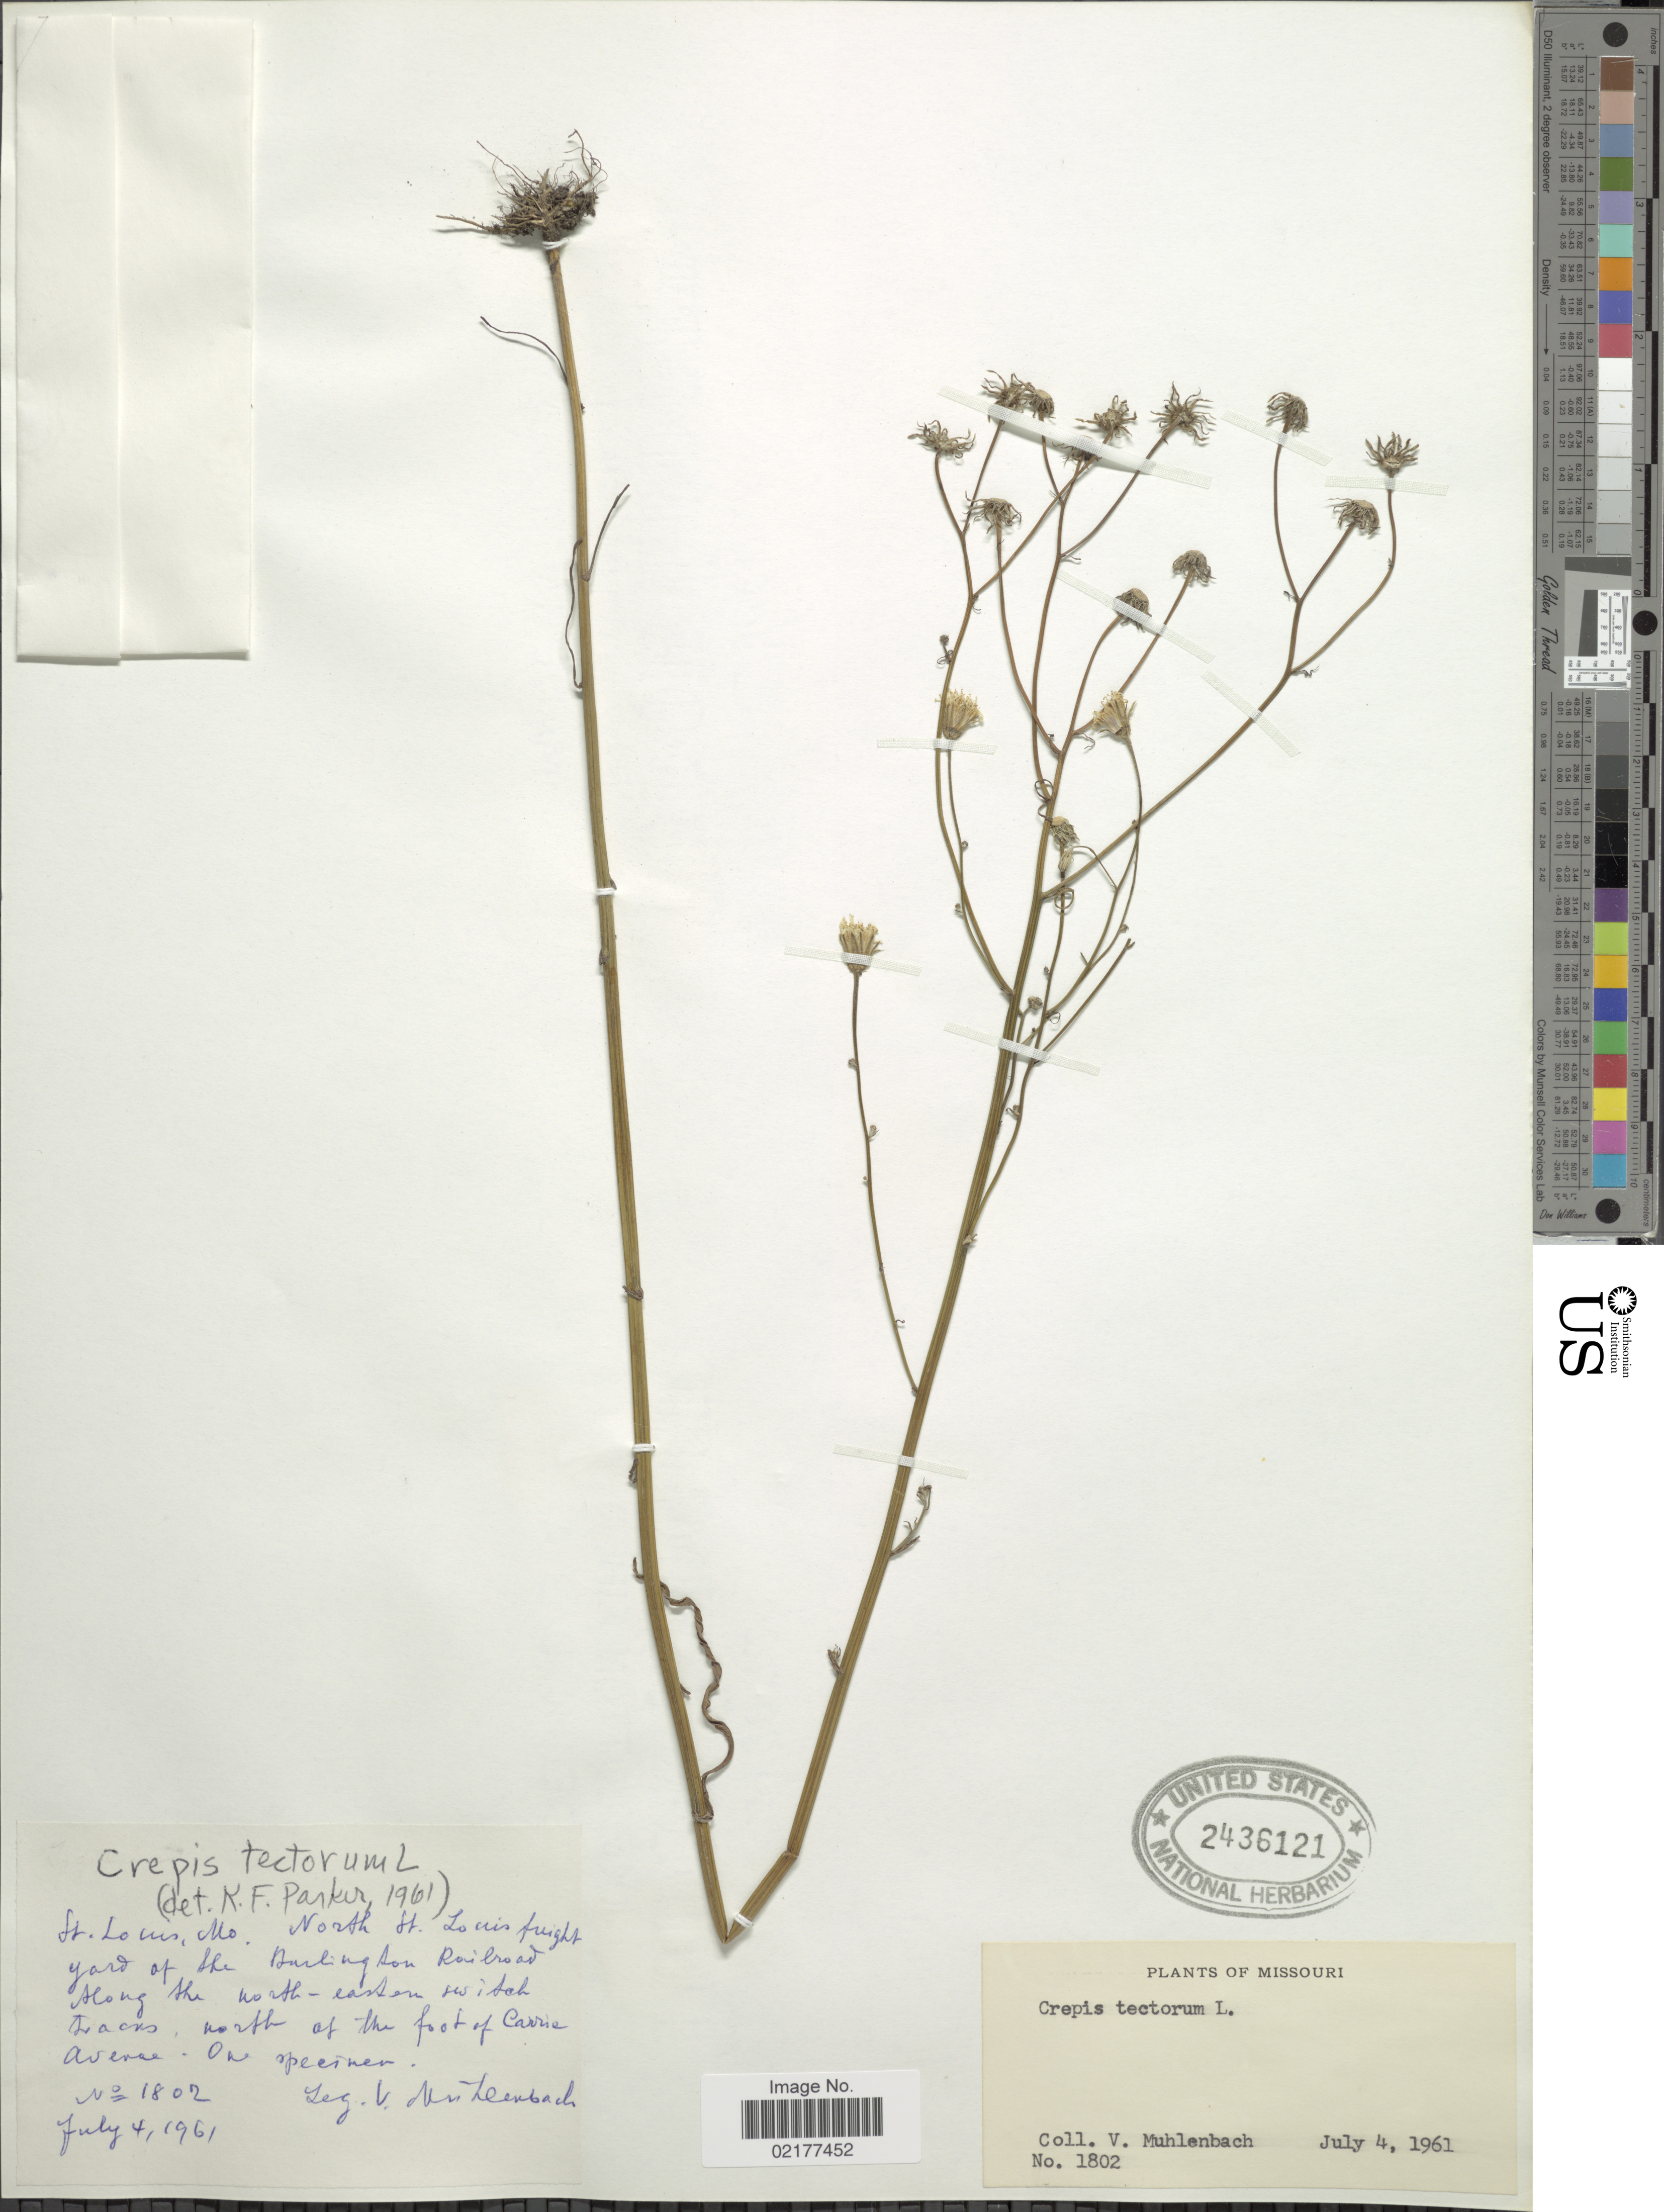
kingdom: Plantae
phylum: Tracheophyta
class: Magnoliopsida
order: Asterales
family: Asteraceae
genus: Crepis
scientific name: Crepis tectorum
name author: L.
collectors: V. Mühlenbach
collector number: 1802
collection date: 1961-07-04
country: United States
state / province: Missouri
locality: St. Louis. North St. Louis freight yard of the Burlington Railroad. Along the north-eastern switch tracks, north of the foot of Carrie Avenue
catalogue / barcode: US 2436121